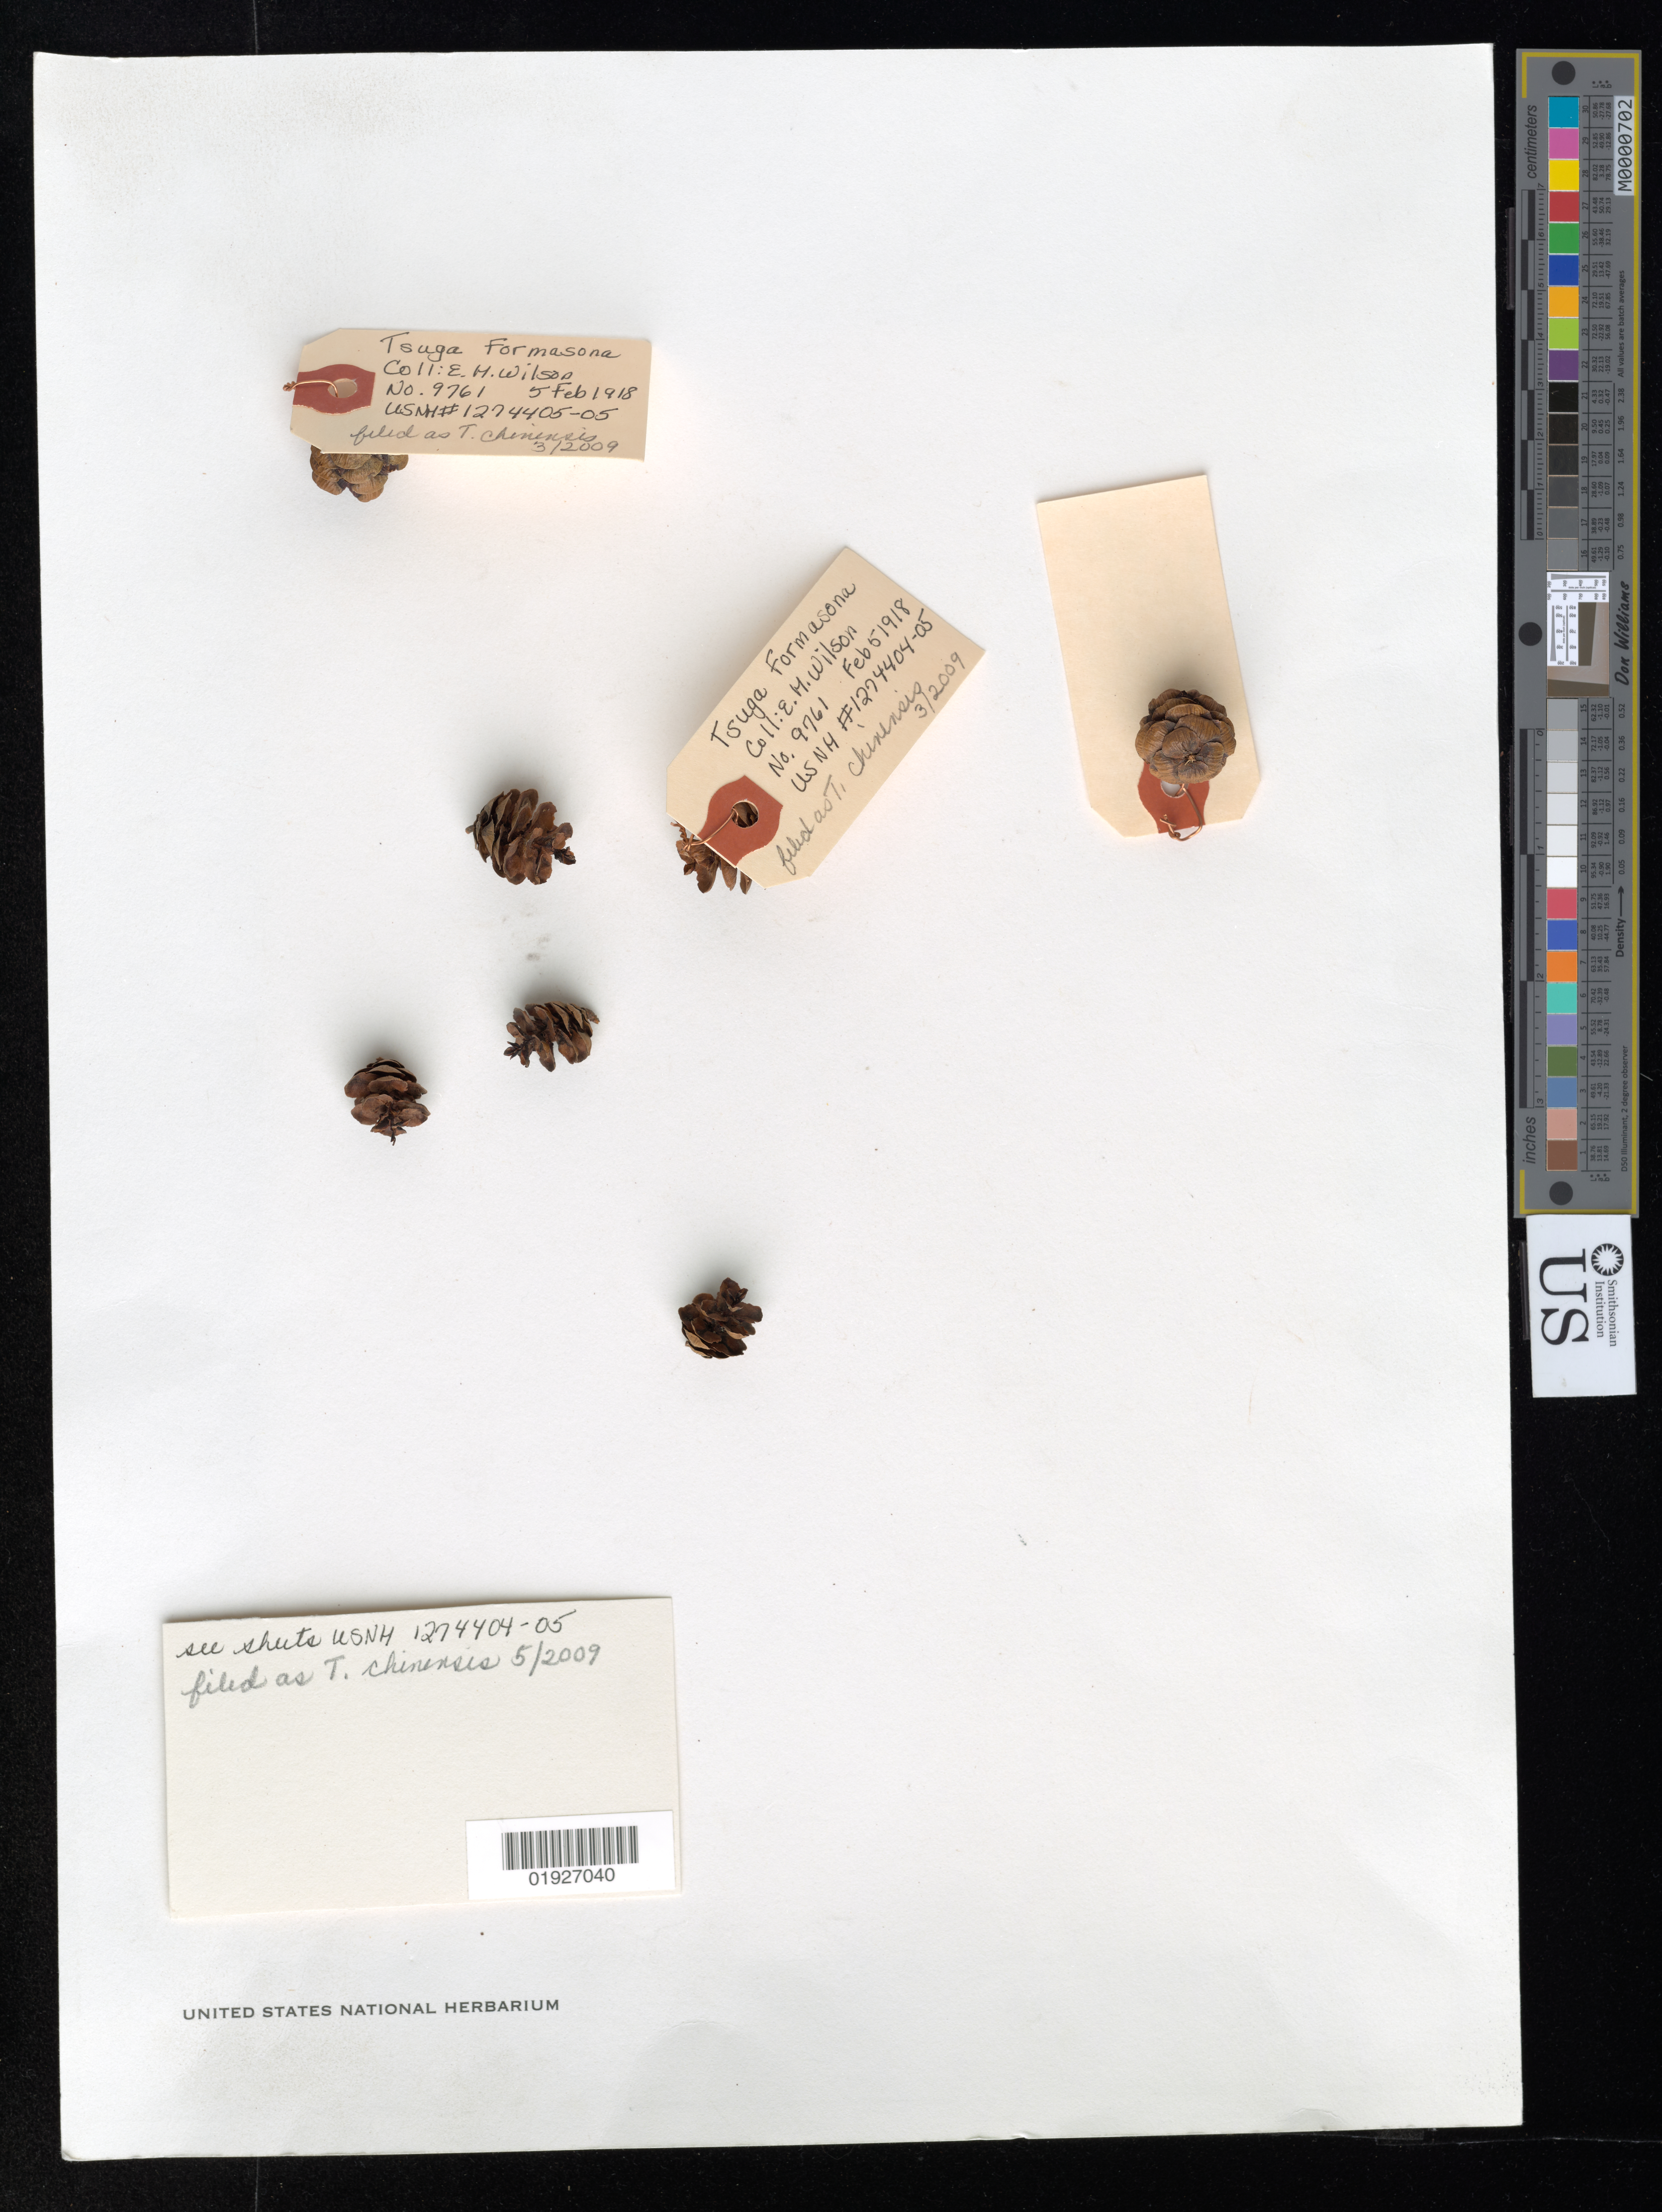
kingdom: Plantae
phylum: Tracheophyta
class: Pinopsida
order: Pinales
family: Pinaceae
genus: Tsuga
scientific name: Tsuga chinensis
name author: (Franch.) Pritz.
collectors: E. Wilson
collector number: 9761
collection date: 1918-02-05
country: Taiwan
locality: Formosa. Arisan, prov Kagi. Eastern Asia.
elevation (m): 2800